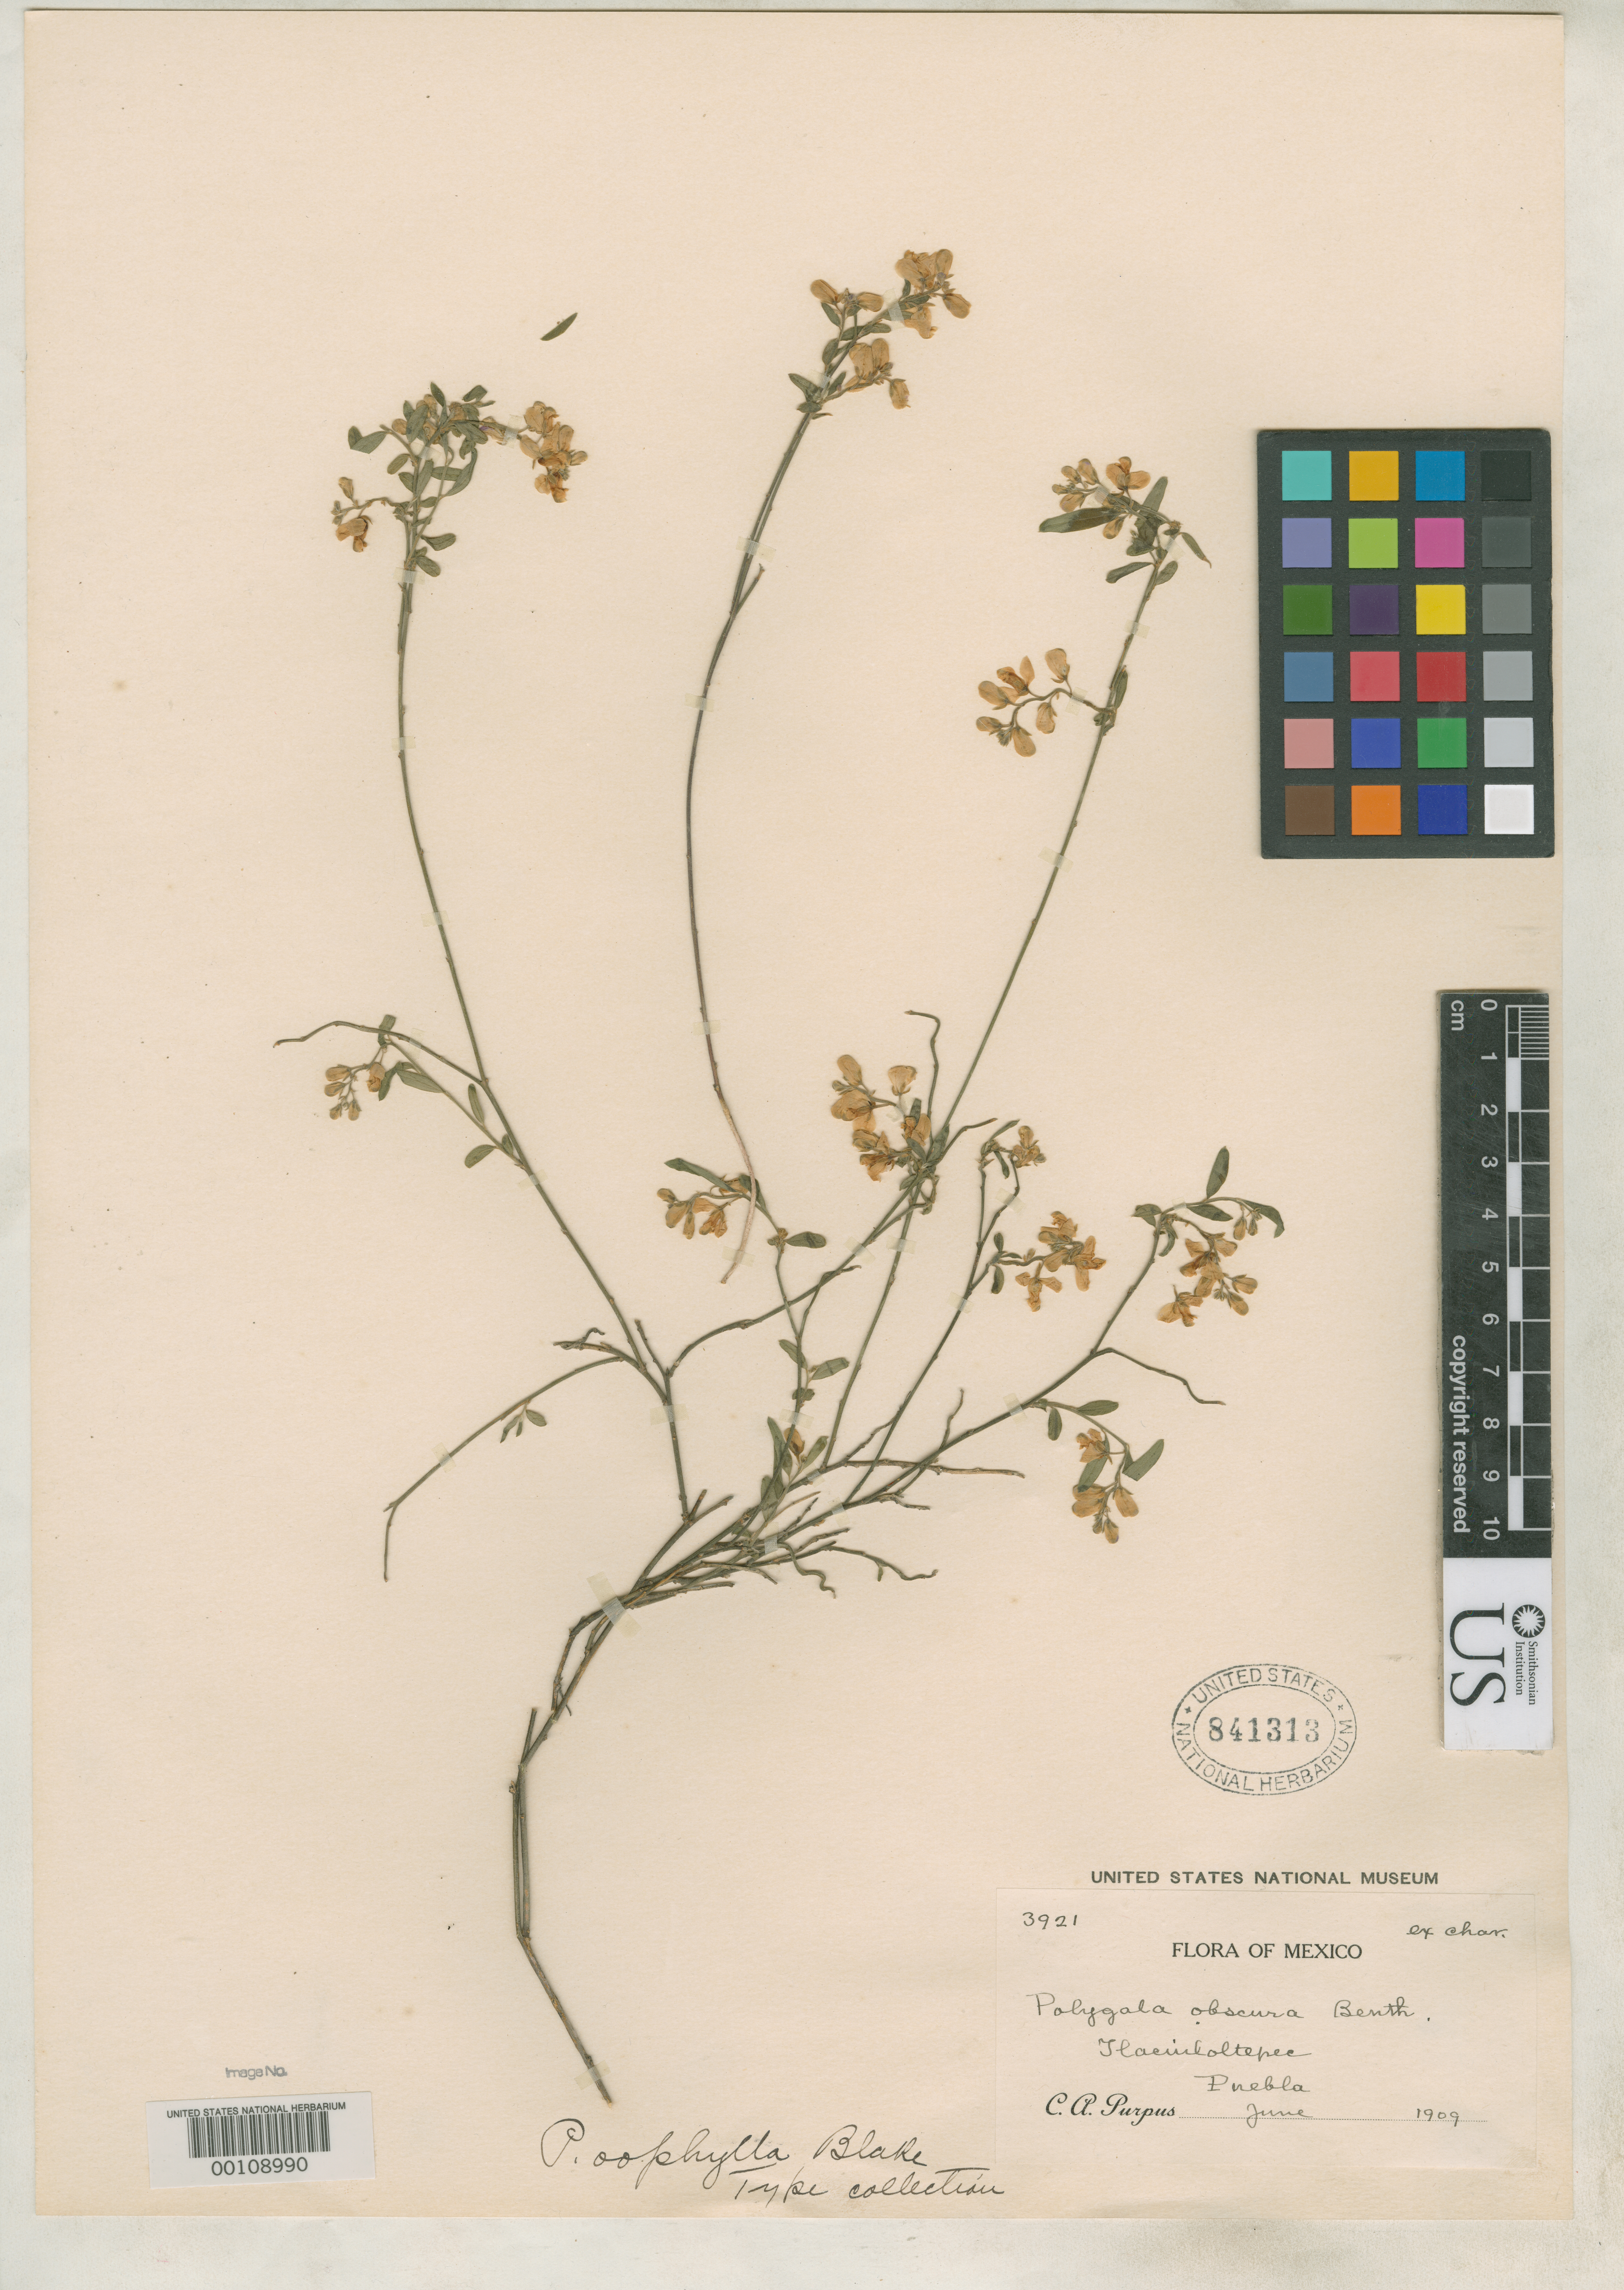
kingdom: Plantae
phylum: Tracheophyta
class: Magnoliopsida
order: Fabales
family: Polygalaceae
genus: Polygala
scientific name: Polygala oophylla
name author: S.F. Blake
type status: Type Collection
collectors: C. A. Purpus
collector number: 3921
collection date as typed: Jun 1909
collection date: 1909-06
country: Mexico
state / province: Puebla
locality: Tlacuilotepec.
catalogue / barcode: US 841313